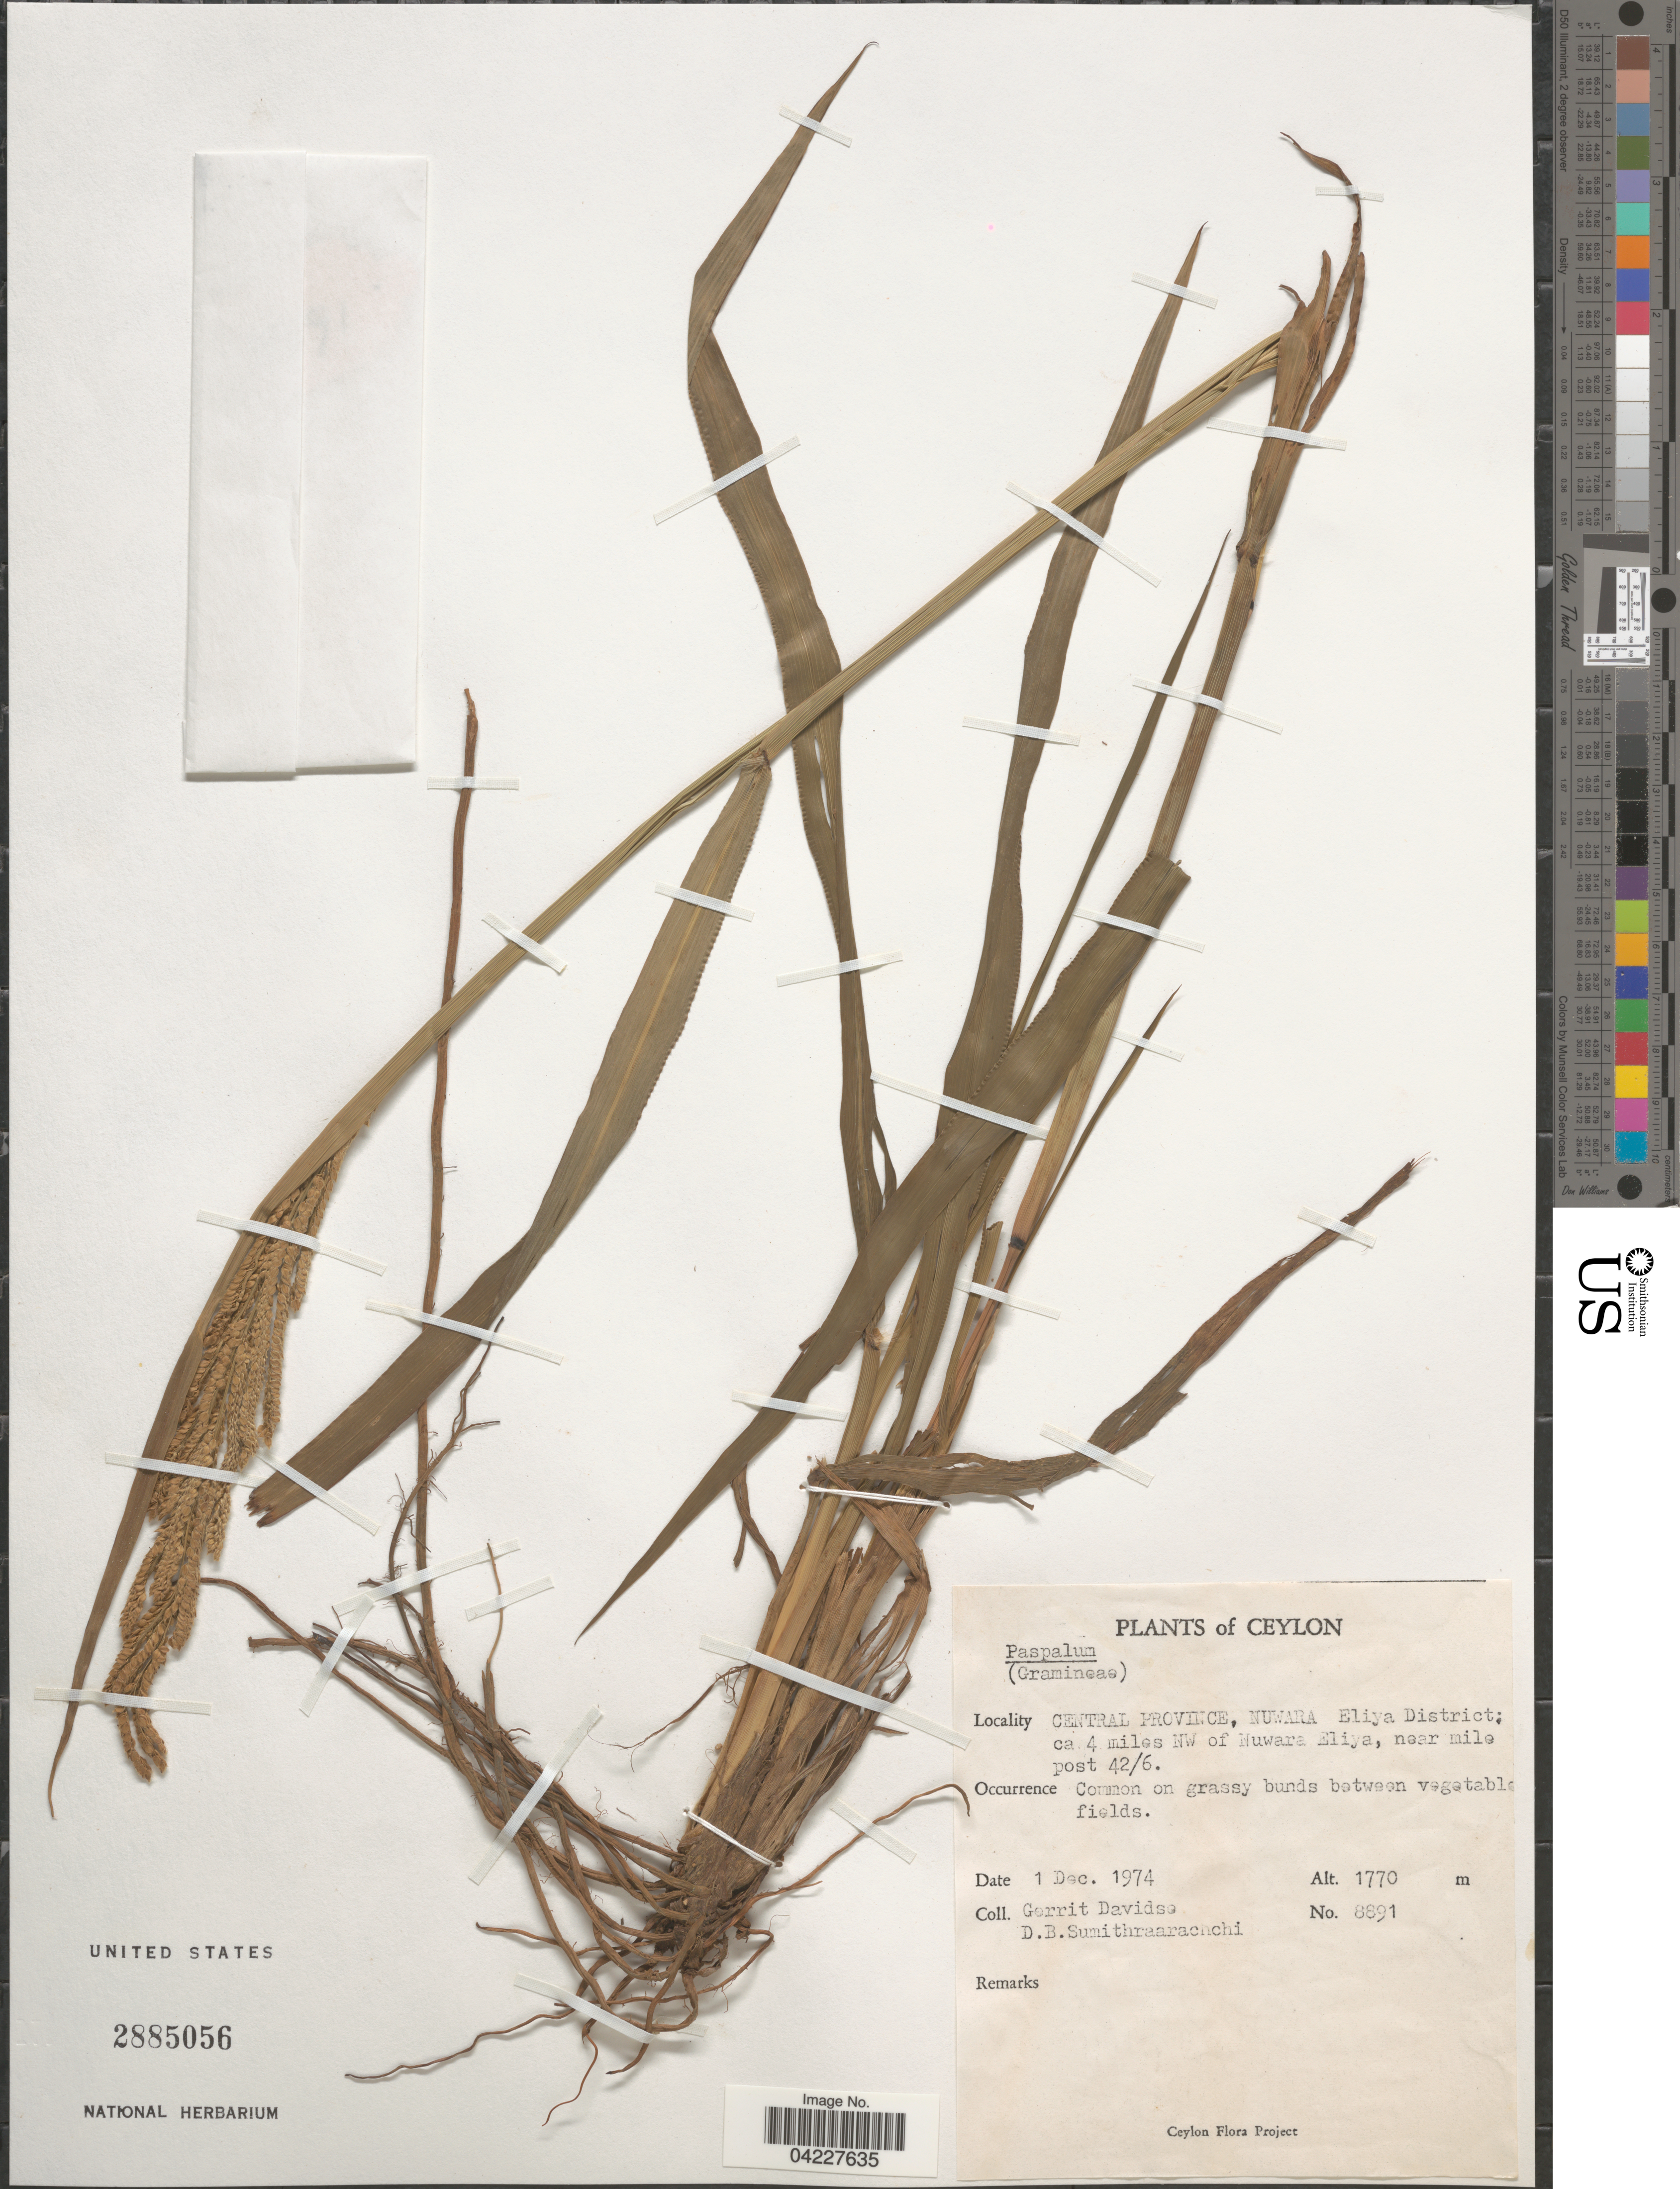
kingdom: Plantae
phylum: Tracheophyta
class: Liliopsida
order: Poales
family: Poaceae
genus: Paspalum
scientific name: Paspalum sp.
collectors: G. Davidse & D. B. Sumithraarachchi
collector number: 8891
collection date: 1974-12-01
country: Sri Lanka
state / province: Central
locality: Ceylon. Nuwara Eliya District: ca 4 miles NW of Nuwara Eliya, near mile post 42/6.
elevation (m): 1770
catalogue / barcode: US 2885056